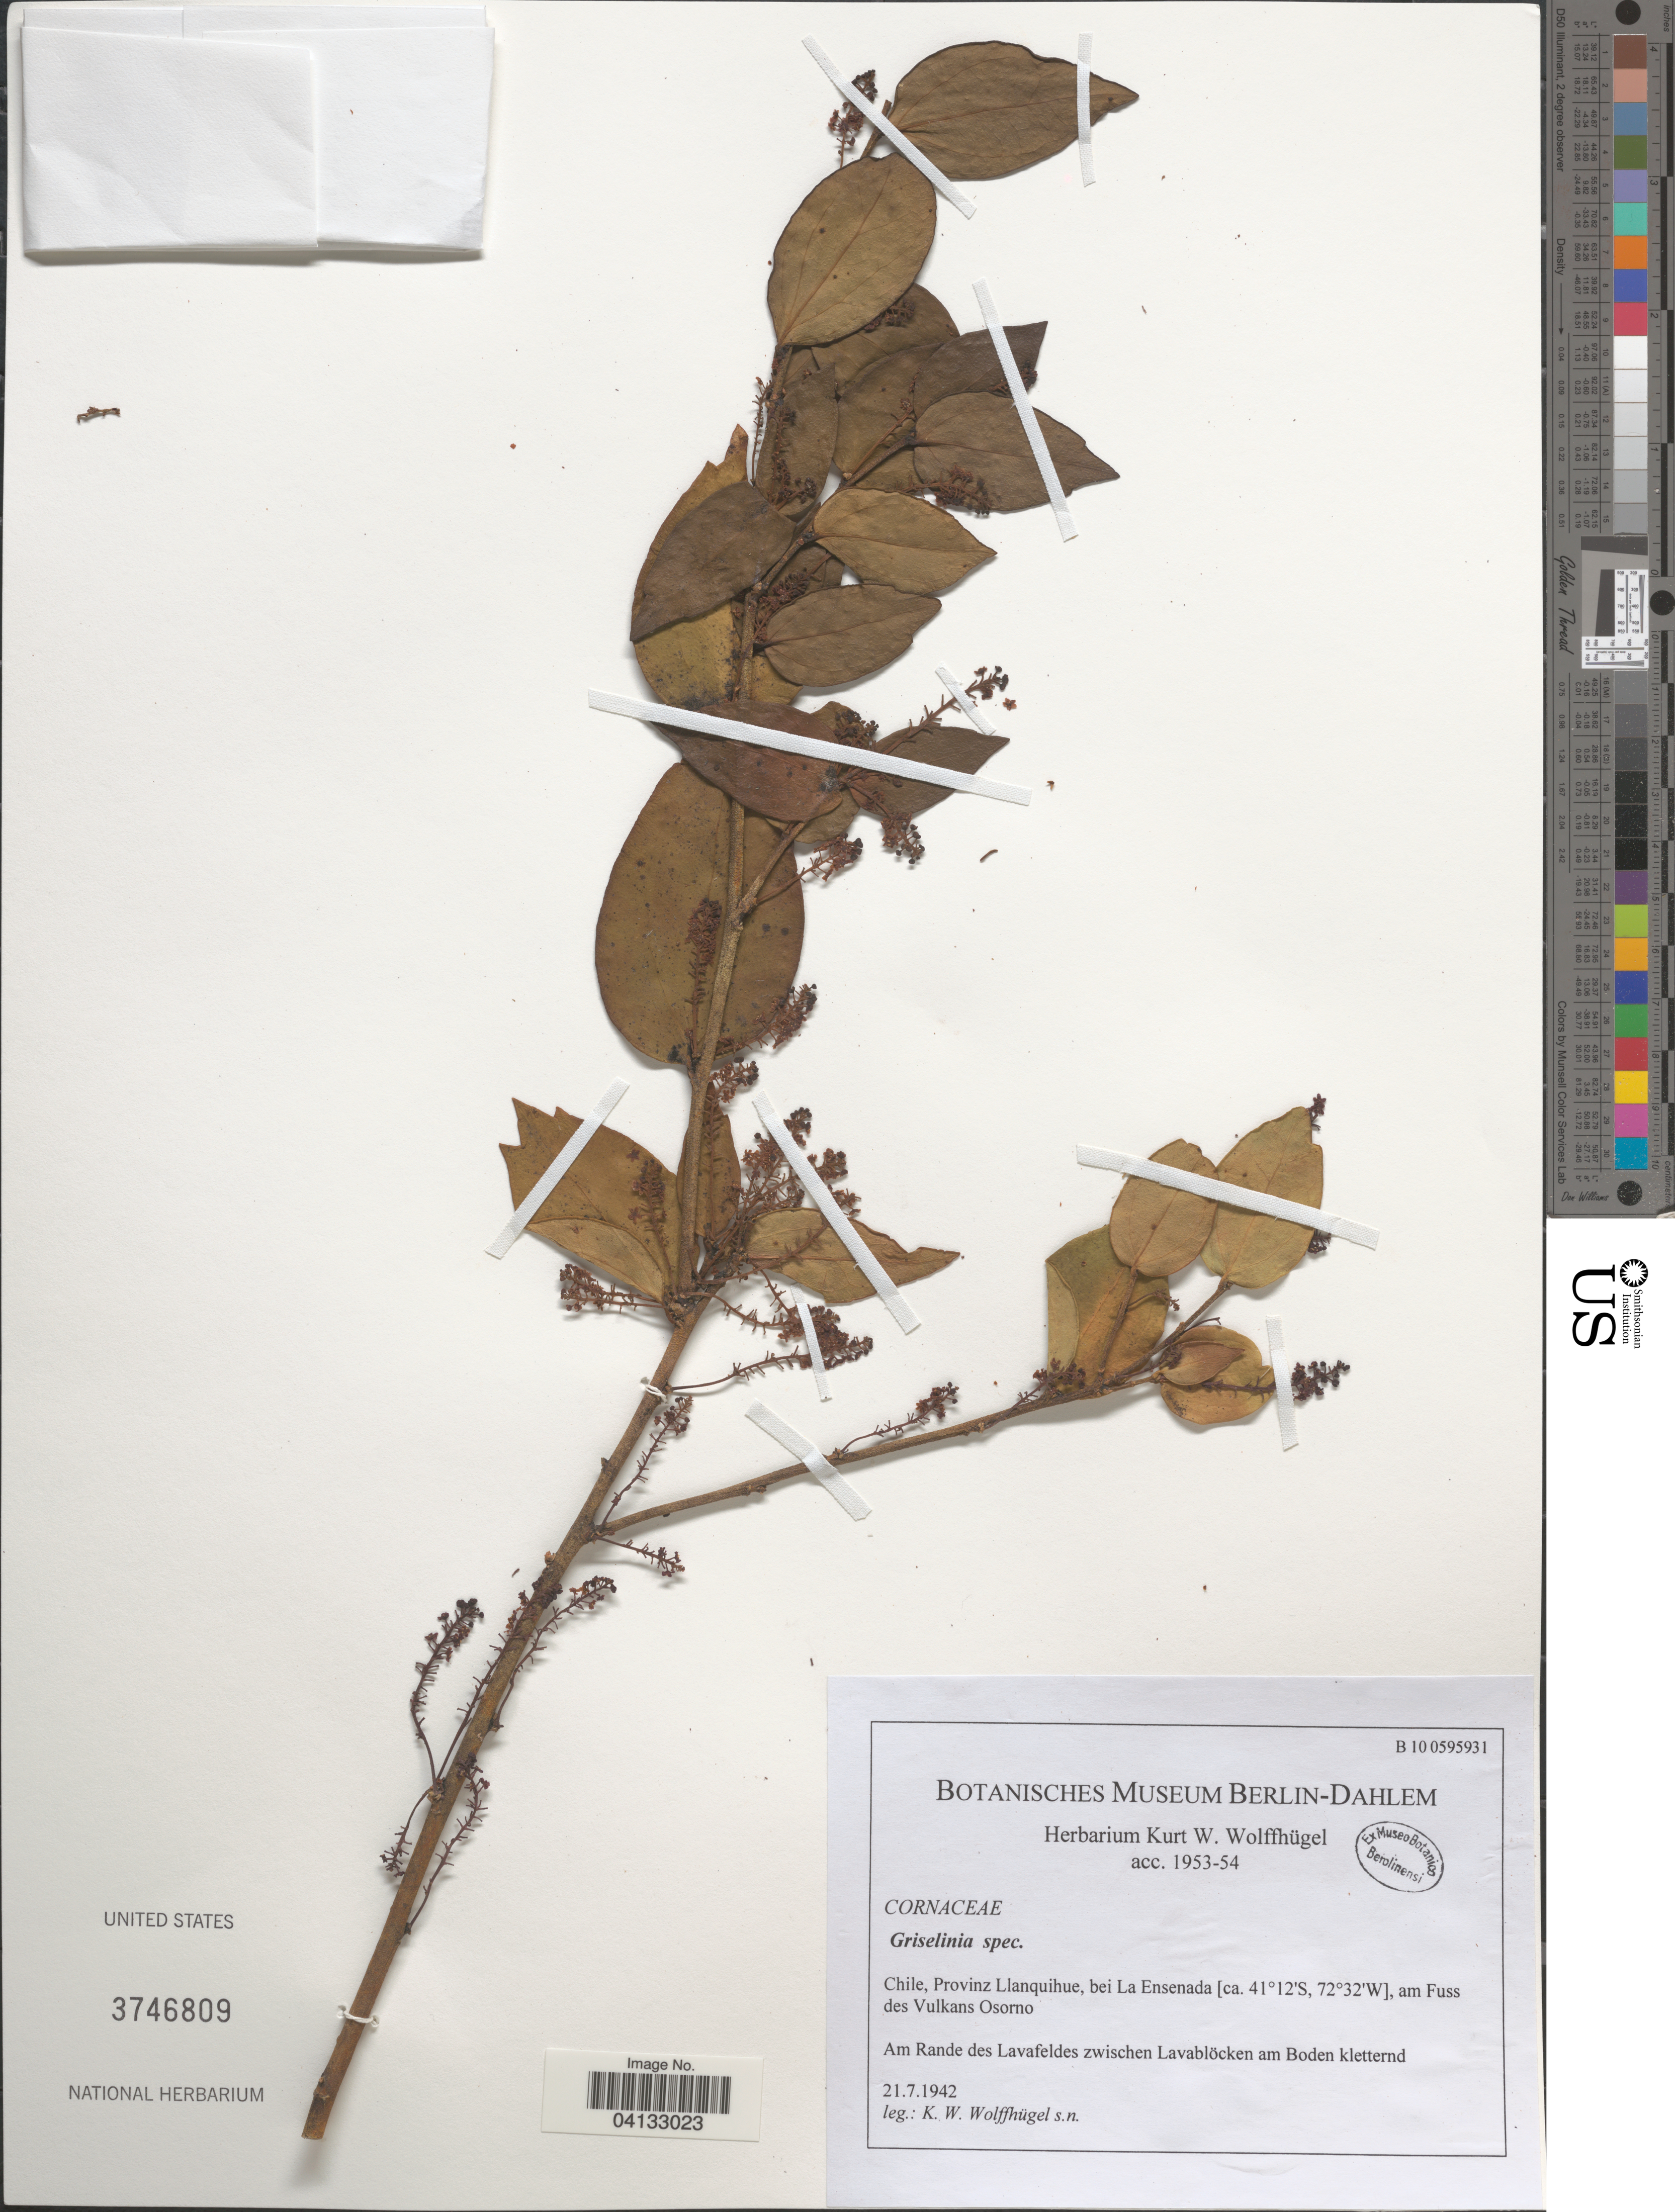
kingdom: Plantae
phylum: Tracheophyta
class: Magnoliopsida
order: Apiales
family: Griseliniaceae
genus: Griselinia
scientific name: Griselinia sp.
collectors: K. Wolffhugel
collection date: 1942-07-21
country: Chile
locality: Provinz Llanquihue, bei La Ensenanda, am Fuss des Vulkans Osorno.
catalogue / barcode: US 3746809